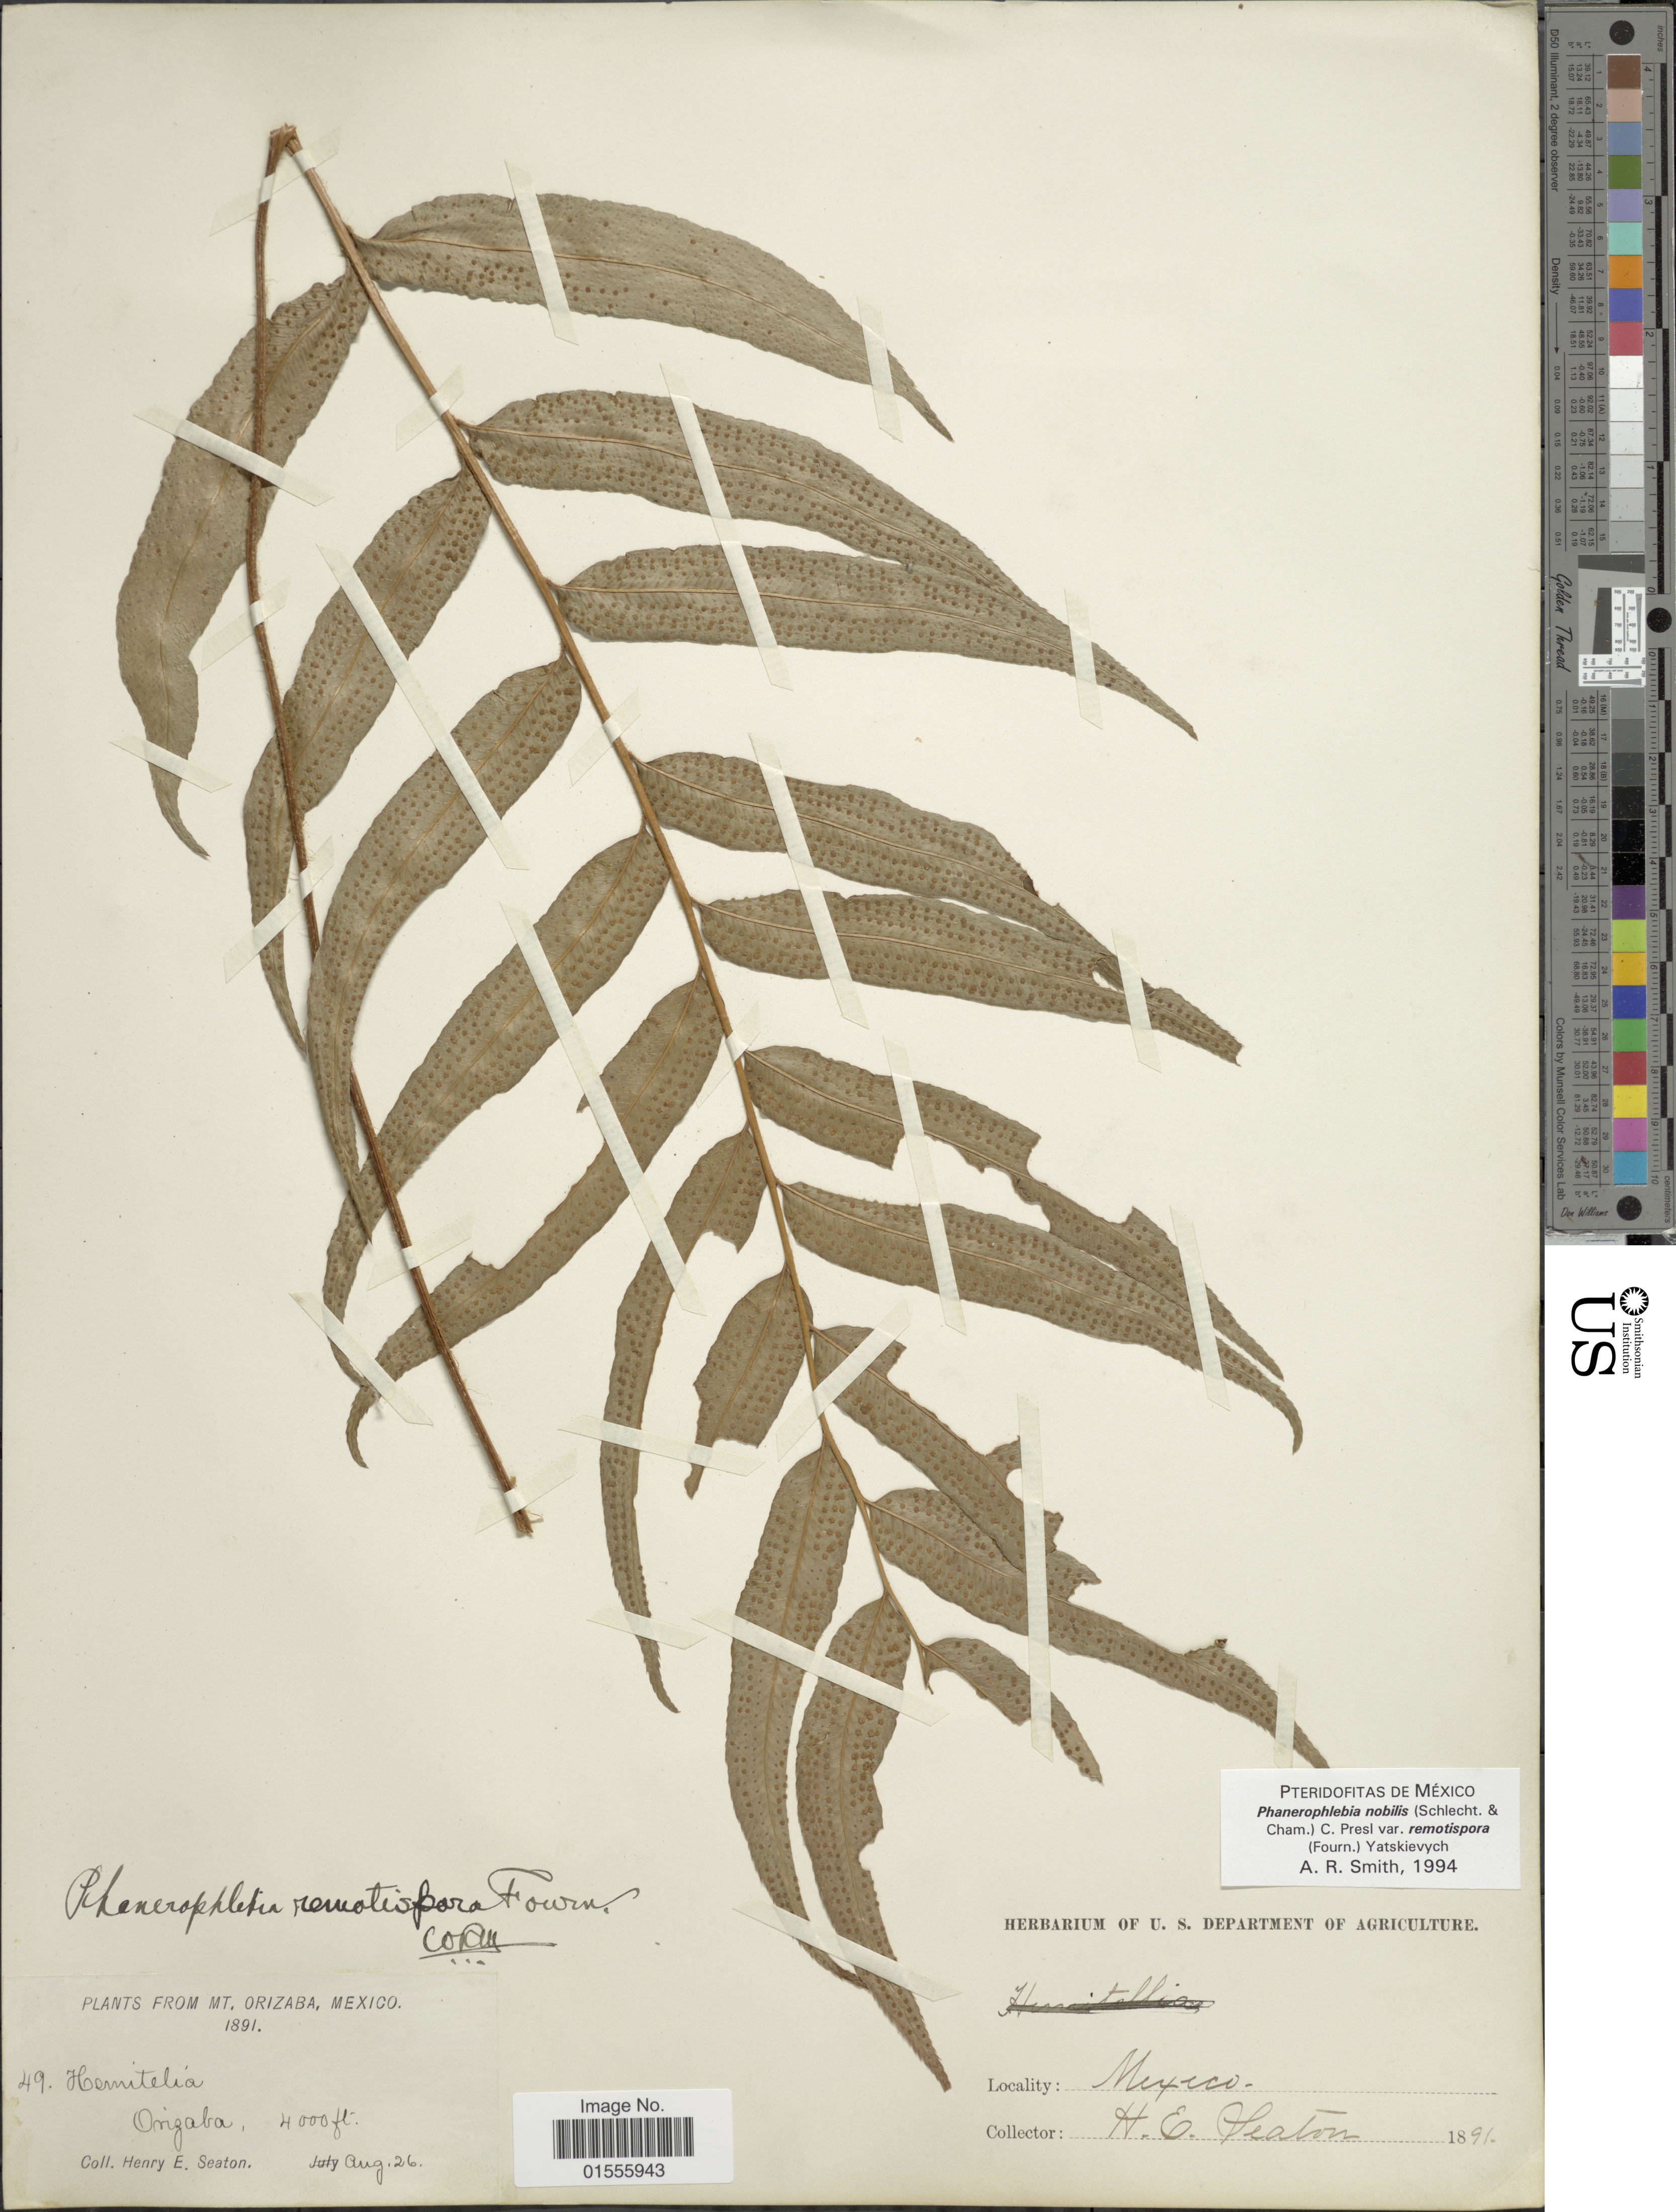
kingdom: Plantae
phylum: Tracheophyta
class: Polypodiopsida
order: Polypodiales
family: Dryopteridaceae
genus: Phanerophlebia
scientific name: Phanerophlebia remotispora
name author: E. Fourn.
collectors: H. E. Seaton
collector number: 49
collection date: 1891-08-26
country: Mexico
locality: Mt. Orizaba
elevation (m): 1219